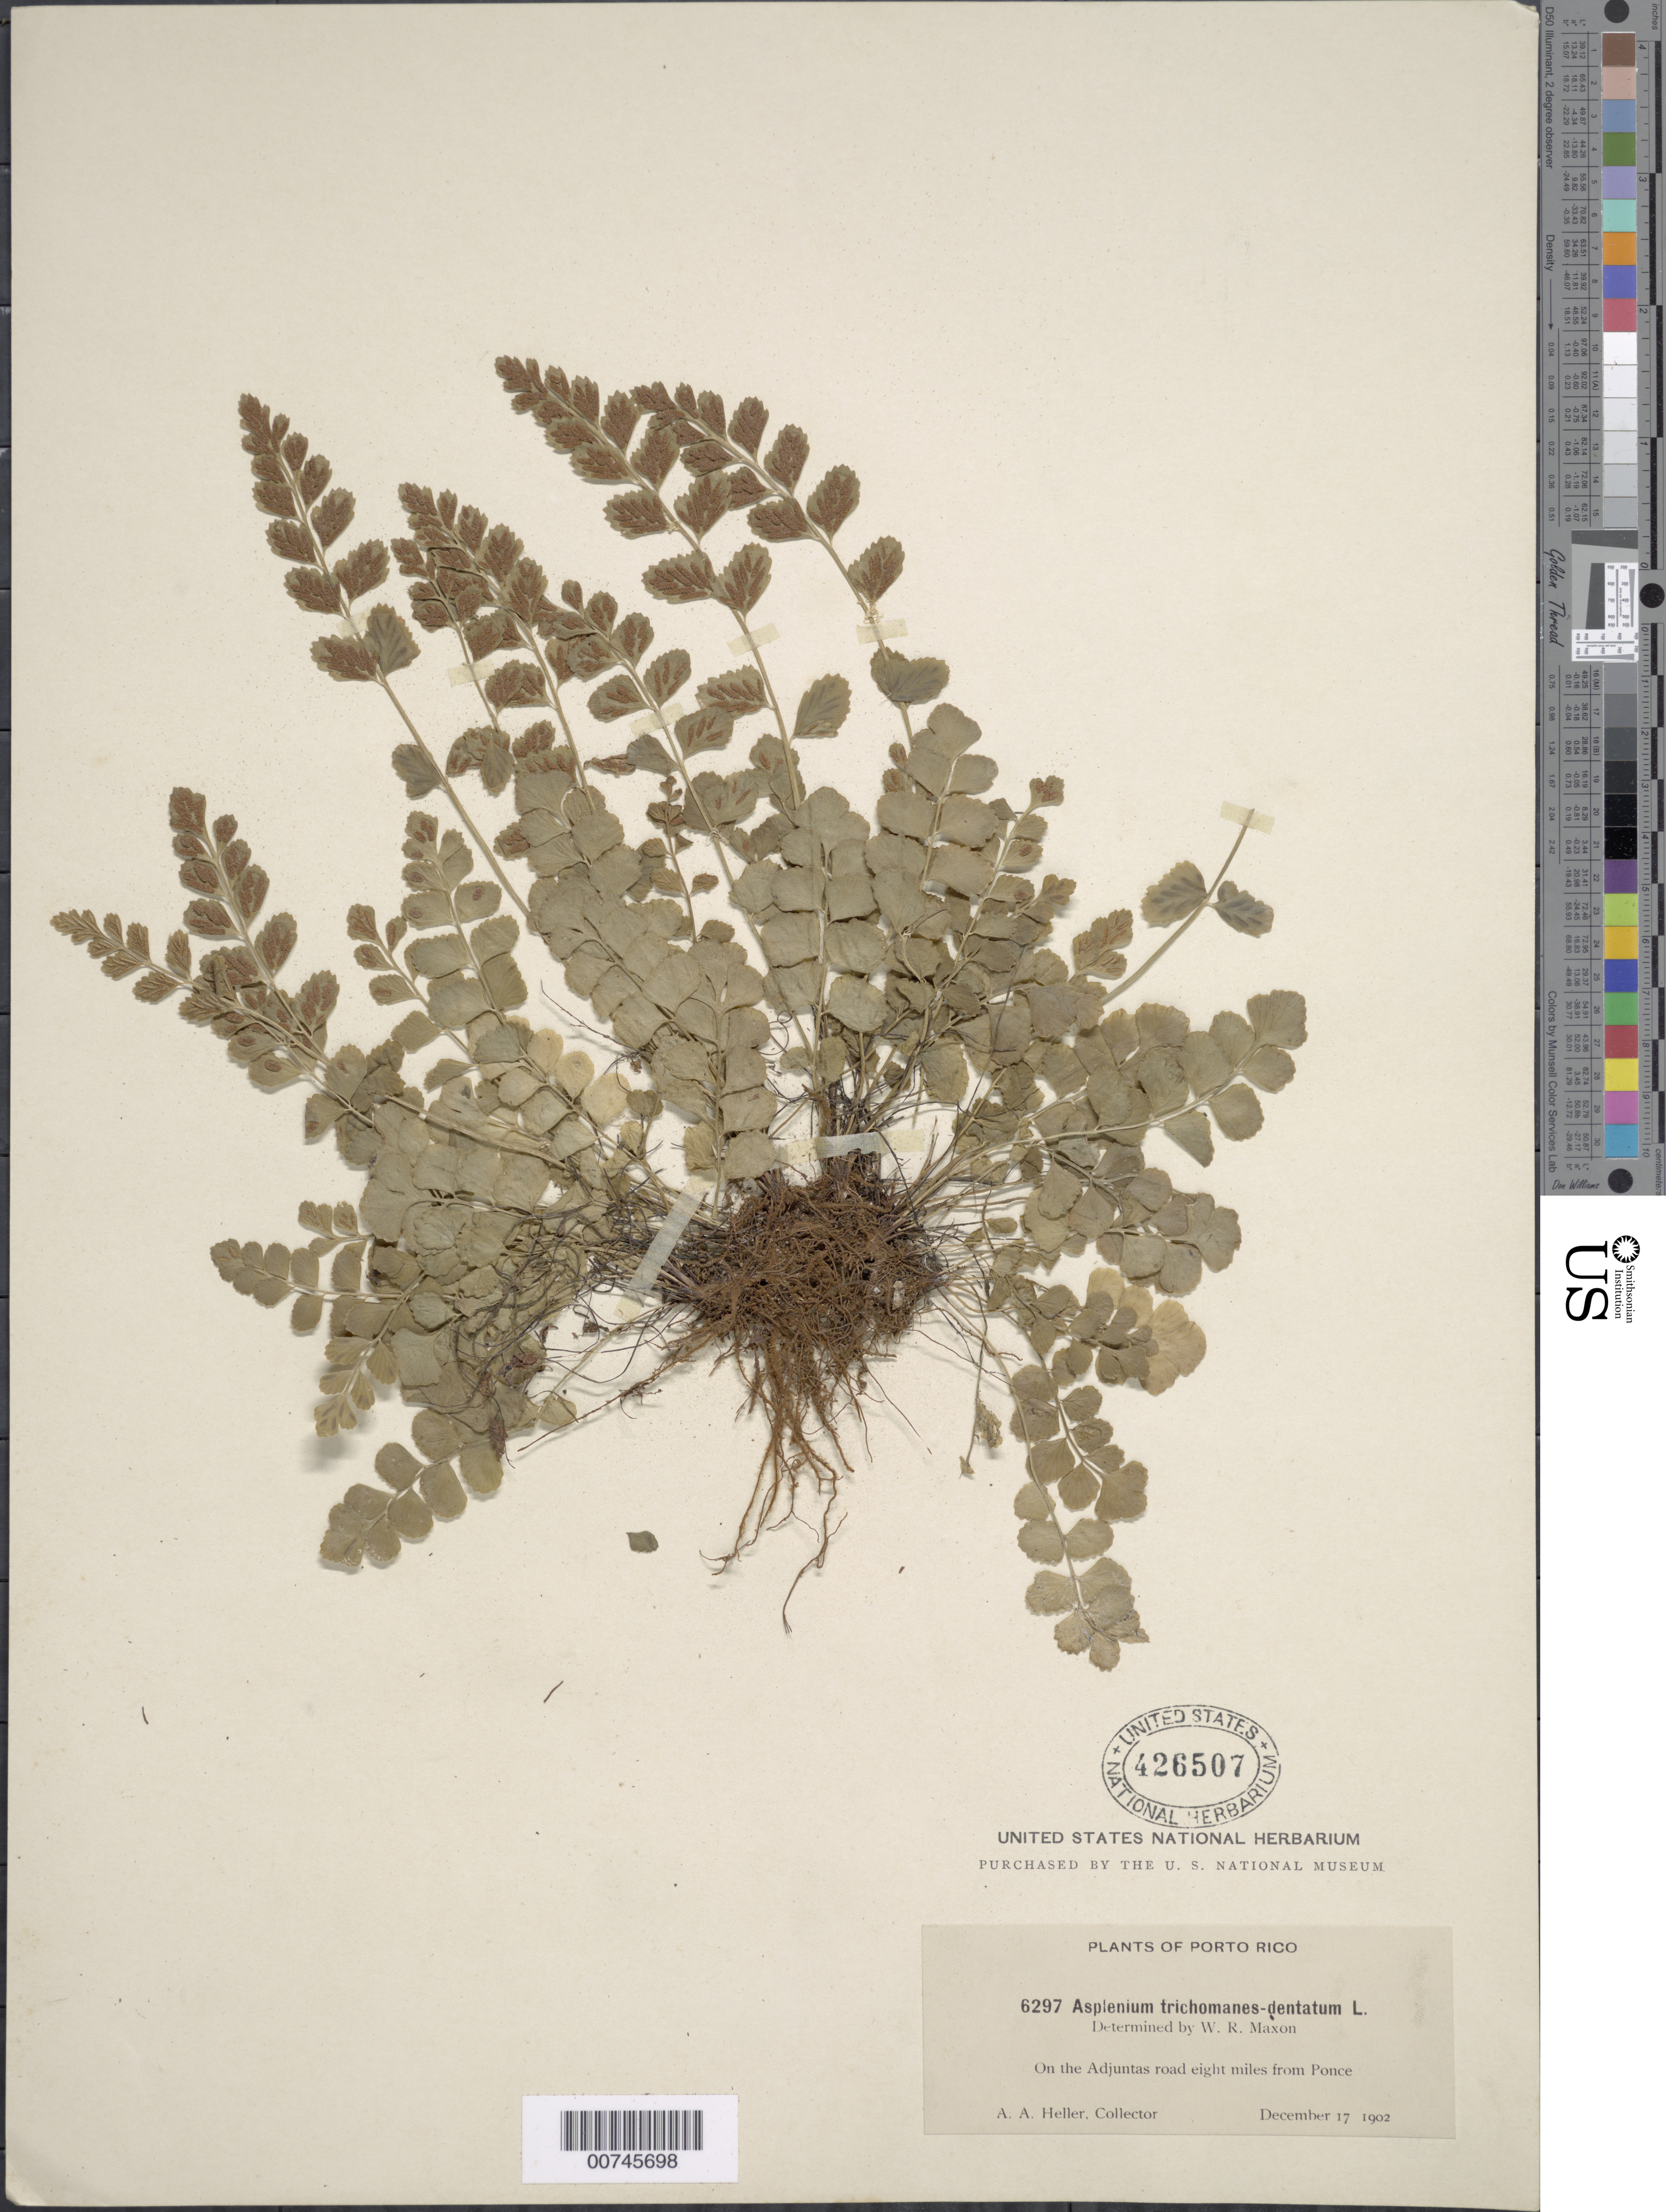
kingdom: Plantae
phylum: Tracheophyta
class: Polypodiopsida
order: Polypodiales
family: Aspleniaceae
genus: Asplenium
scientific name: Asplenium trichomanes-dentatum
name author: L.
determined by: Maxon, W. R.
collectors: A. A. Heller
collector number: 6297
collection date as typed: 17 Dec 1902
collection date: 1902-12-17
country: Puerto Rico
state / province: Ponce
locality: On the Adjuntas Road eight miles from Ponce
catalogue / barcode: US 426507